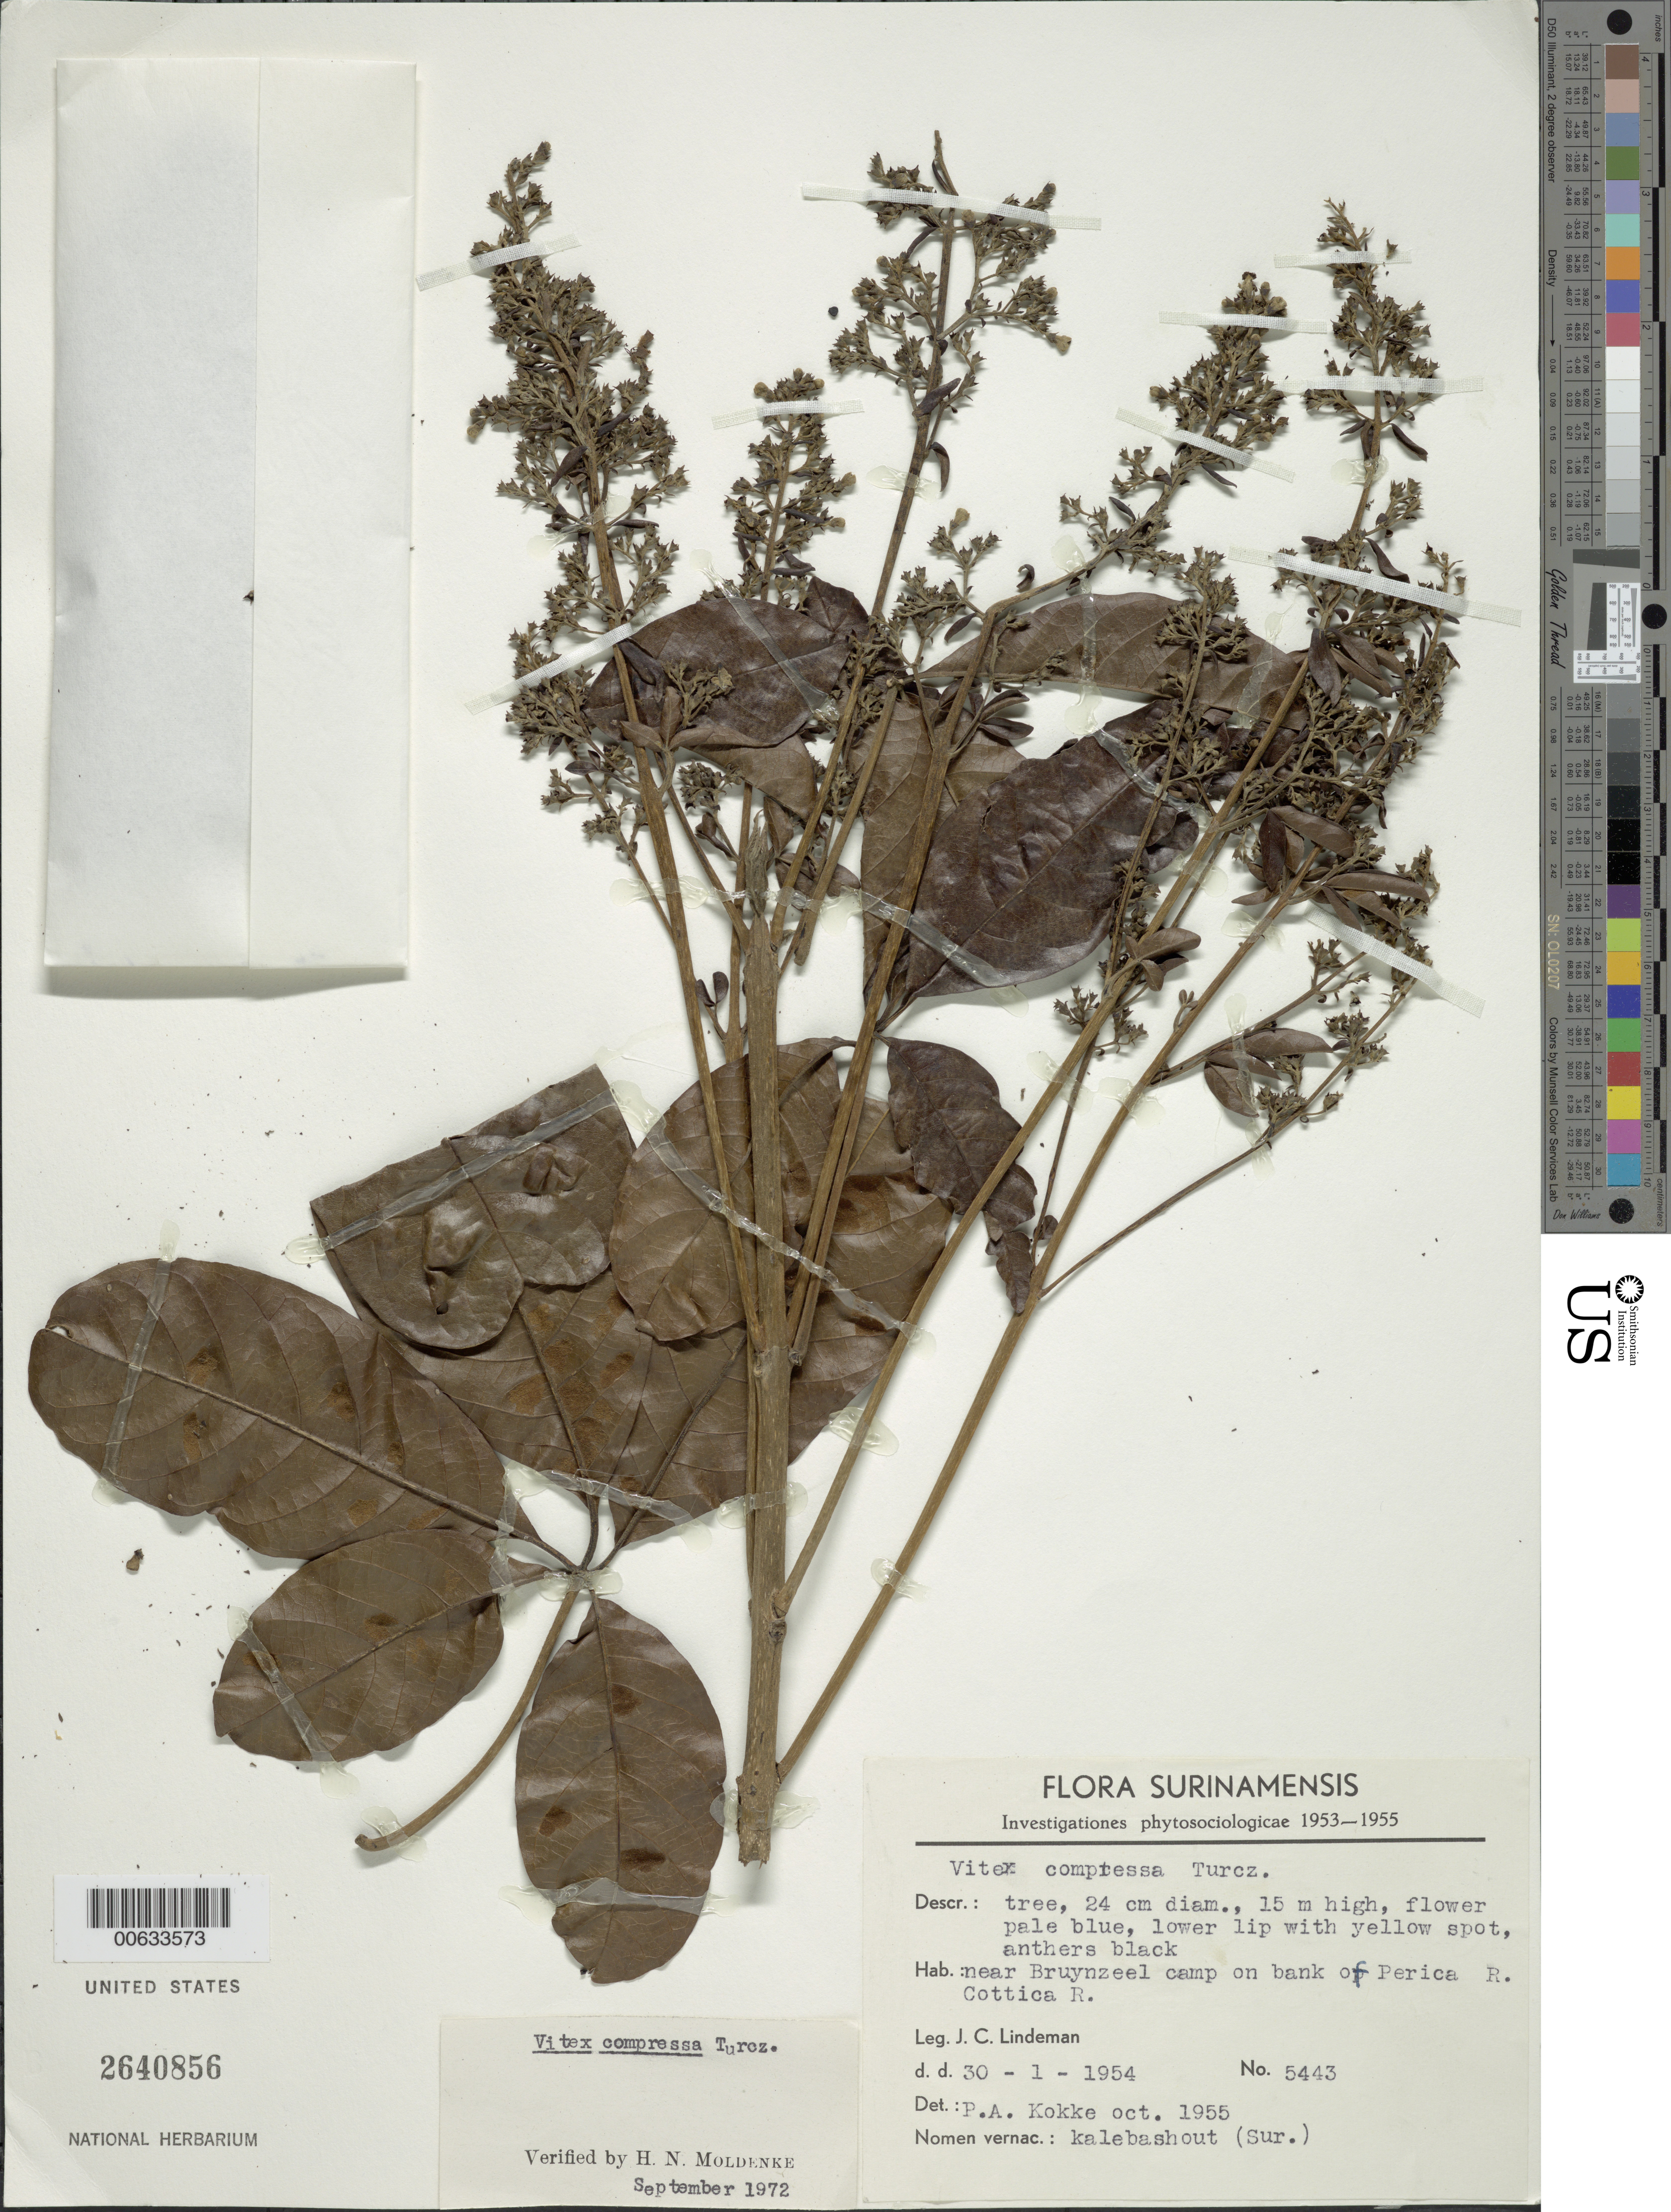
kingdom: Plantae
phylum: Tracheophyta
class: Magnoliopsida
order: Lamiales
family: Lamiaceae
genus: Vitex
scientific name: Vitex compressa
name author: Turcz.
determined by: Moldenke, H. N.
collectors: J. C. Lindeman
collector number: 5443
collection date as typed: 30-Jan-54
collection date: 1954-01-30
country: Suriname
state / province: Commewijne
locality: Perica R., Cottica R., Bruynzeel camp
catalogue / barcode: US 2640856